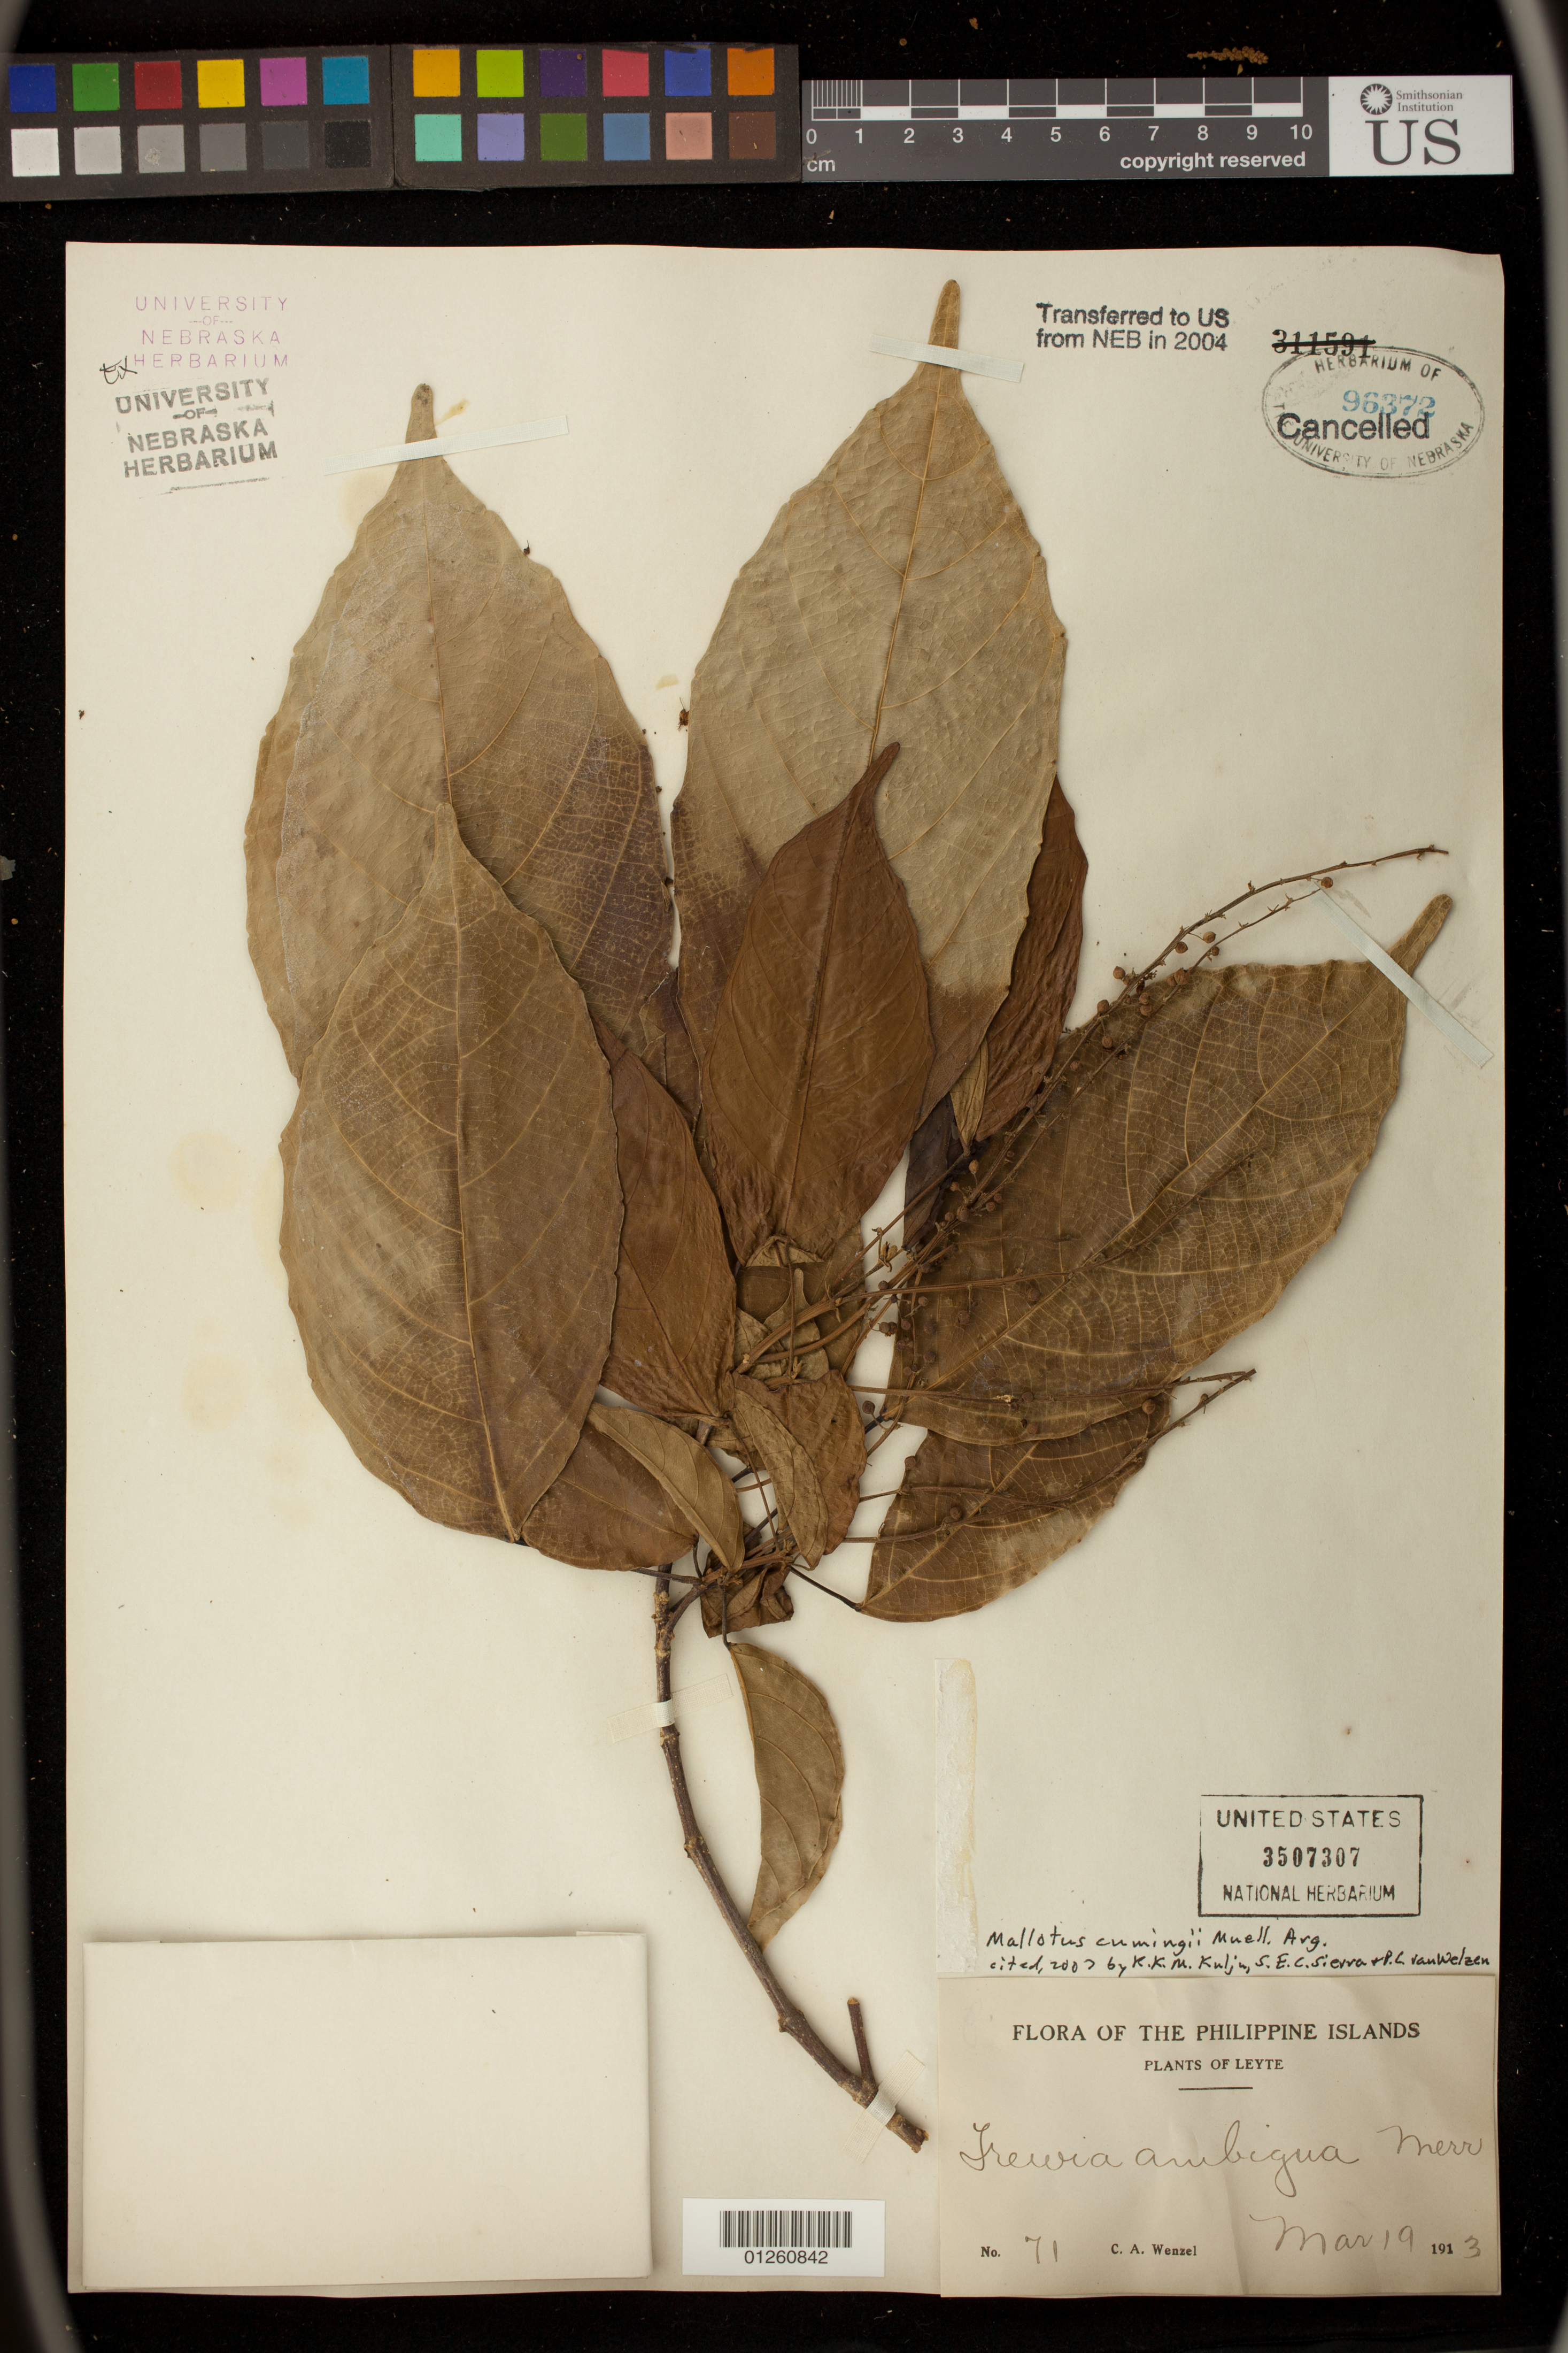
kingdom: Plantae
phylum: Tracheophyta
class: Magnoliopsida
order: Malpighiales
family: Euphorbiaceae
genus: Mallotus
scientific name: Mallotus cumingii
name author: Müll. Arg.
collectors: C. Wenzel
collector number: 71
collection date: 1913-03-19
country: Philippines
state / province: Eastern Visayas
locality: Leyte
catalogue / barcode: US 3507307